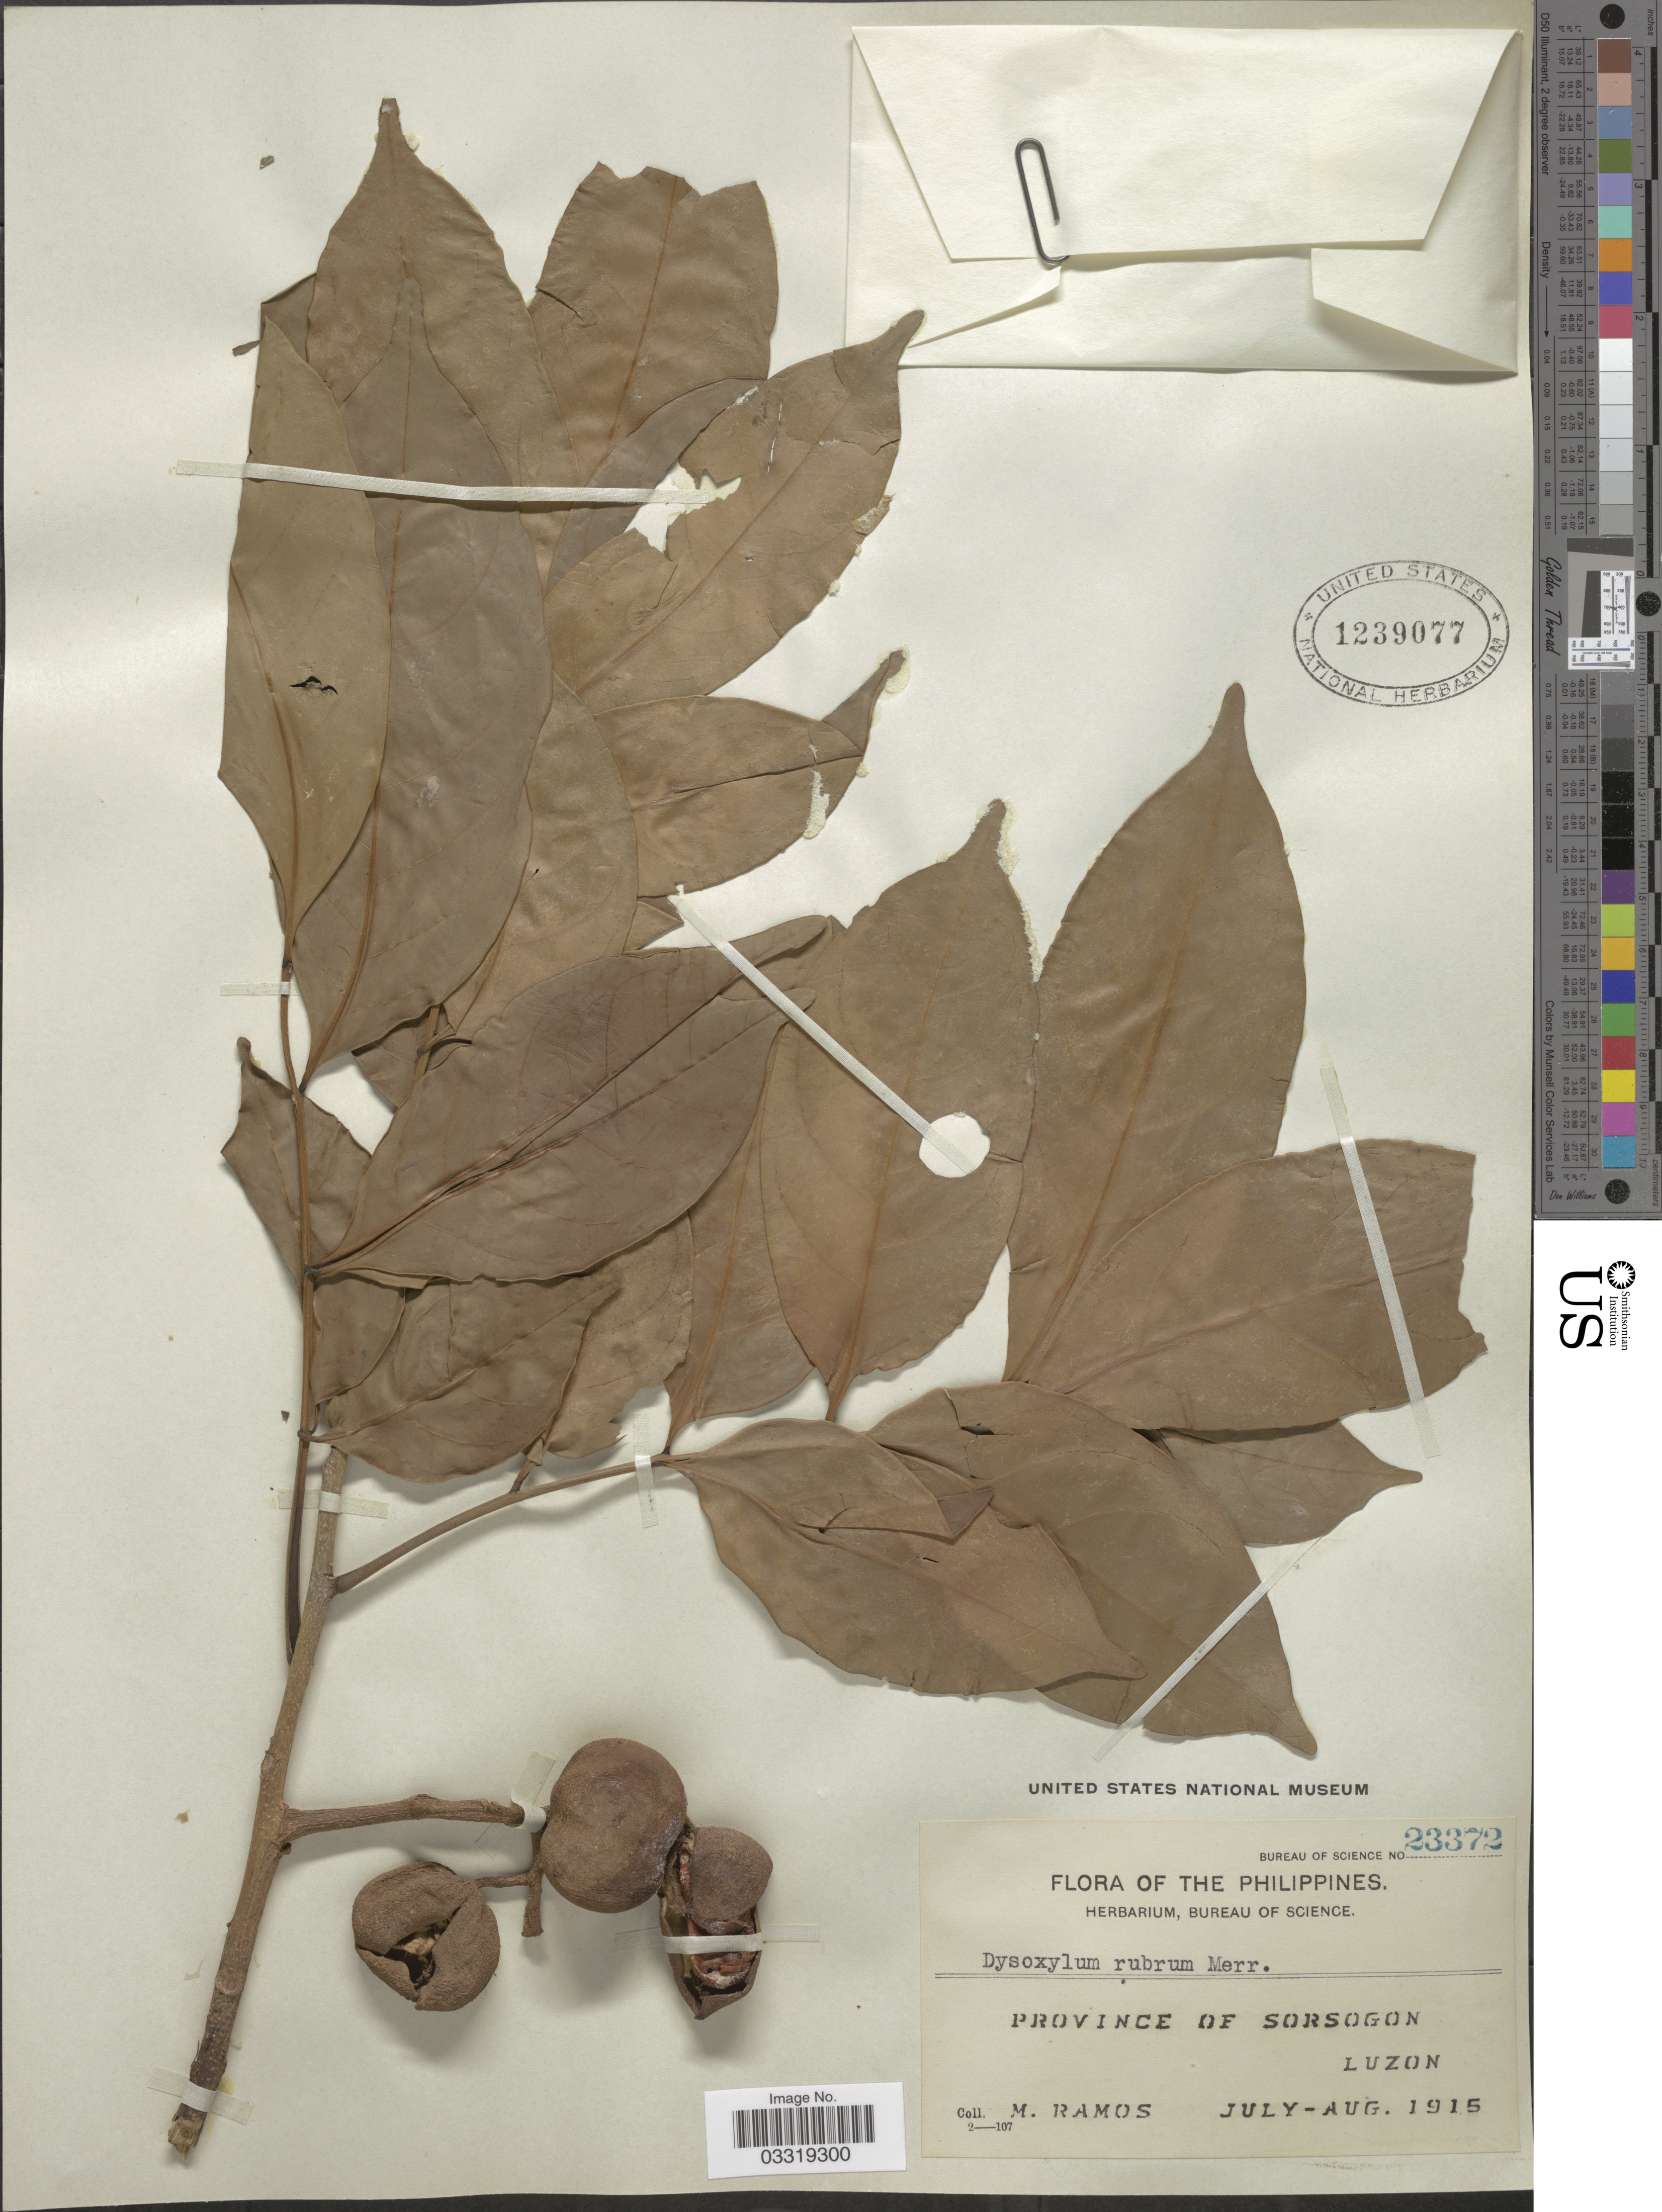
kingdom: Plantae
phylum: Tracheophyta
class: Magnoliopsida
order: Sapindales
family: Meliaceae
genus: Goniocheton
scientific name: Goniocheton arborescens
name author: Blume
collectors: M. Ramos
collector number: Bureau of Science 23372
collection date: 1915-07/1915-08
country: Philippines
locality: Province of Sorsogon, Luzon.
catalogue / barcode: US 1239077